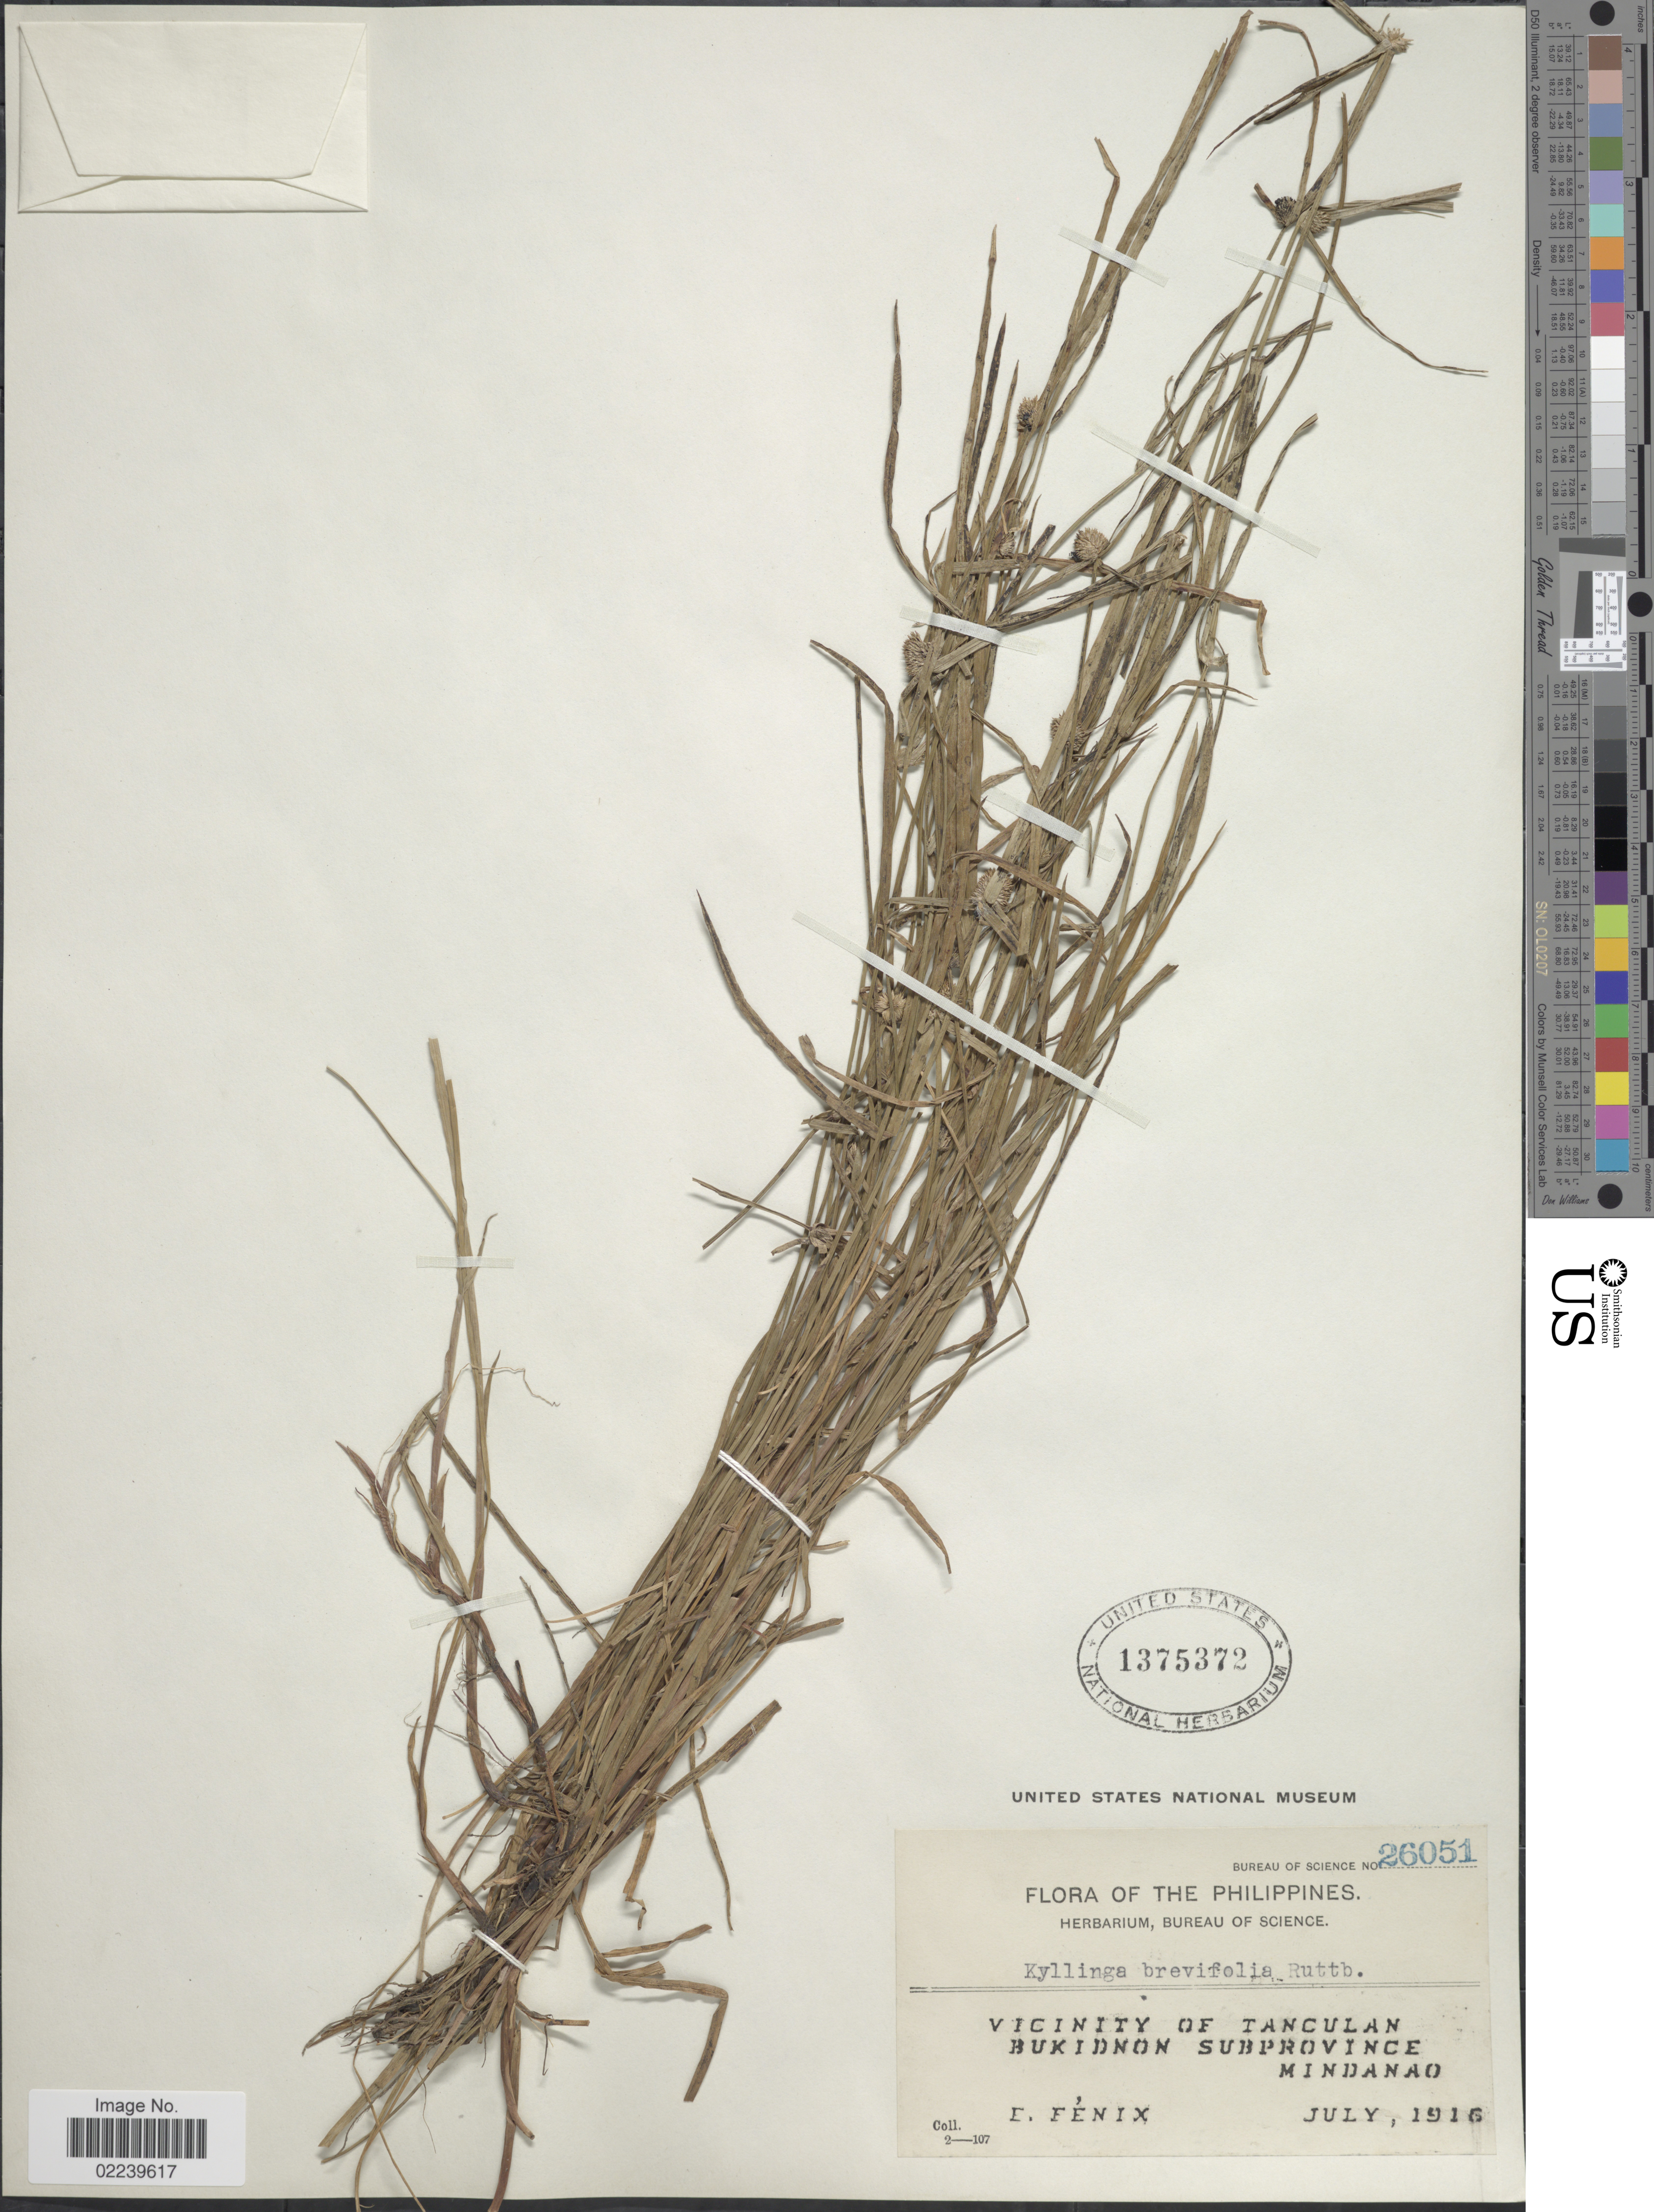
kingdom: Plantae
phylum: Tracheophyta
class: Liliopsida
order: Poales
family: Cyperaceae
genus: Cyperus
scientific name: Cyperus brevifolius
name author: (Rottb.) Hassk.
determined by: Strong, M. T., (US), Smithsonian Institution - National Museum of Natural History (UNITED STATES)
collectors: E. Fénix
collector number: Bureau of Science 26051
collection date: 1916-07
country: Philippines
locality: Vicinity of Tanculan Bukidnon Subprovince Mindanao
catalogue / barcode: US 1375372